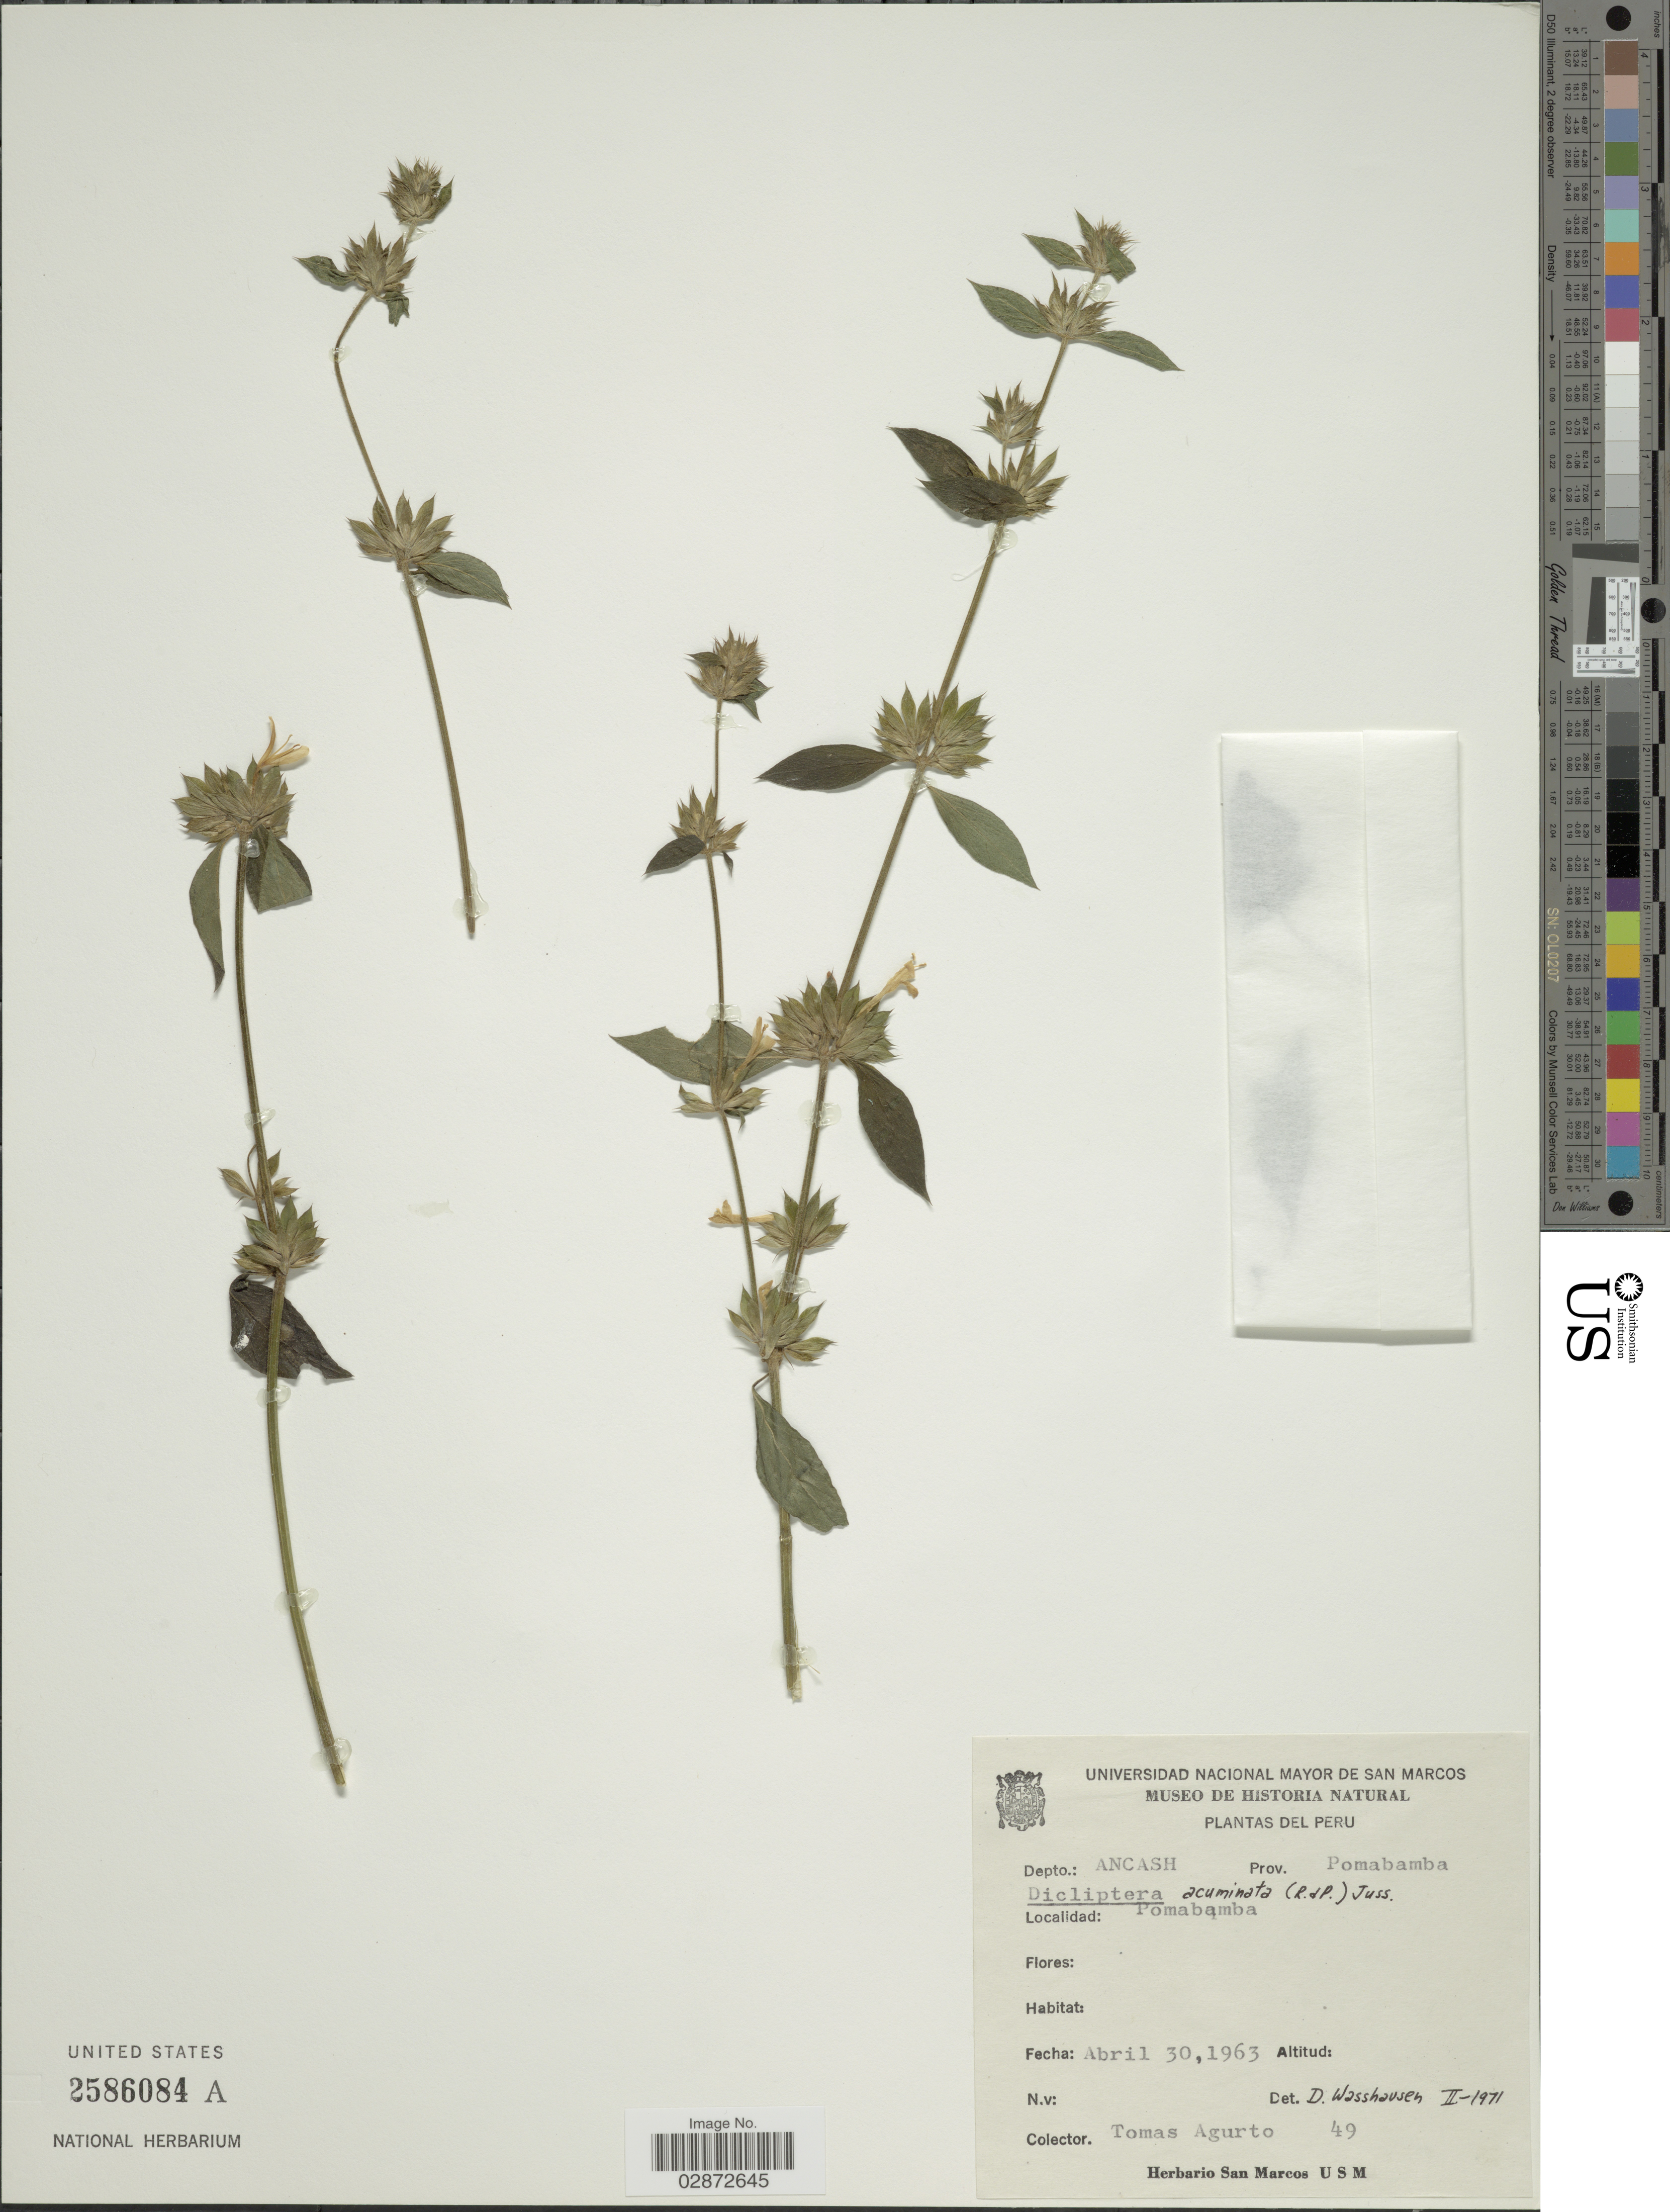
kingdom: Plantae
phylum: Tracheophyta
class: Magnoliopsida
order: Lamiales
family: Acanthaceae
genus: Dicliptera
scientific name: Dicliptera sp.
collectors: T. Agurto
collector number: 49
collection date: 1963-04-30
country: Peru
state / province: Ancash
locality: Depto.: Ancash. Prov. Pomabamba. Pomabamba.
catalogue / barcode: US 2586084A